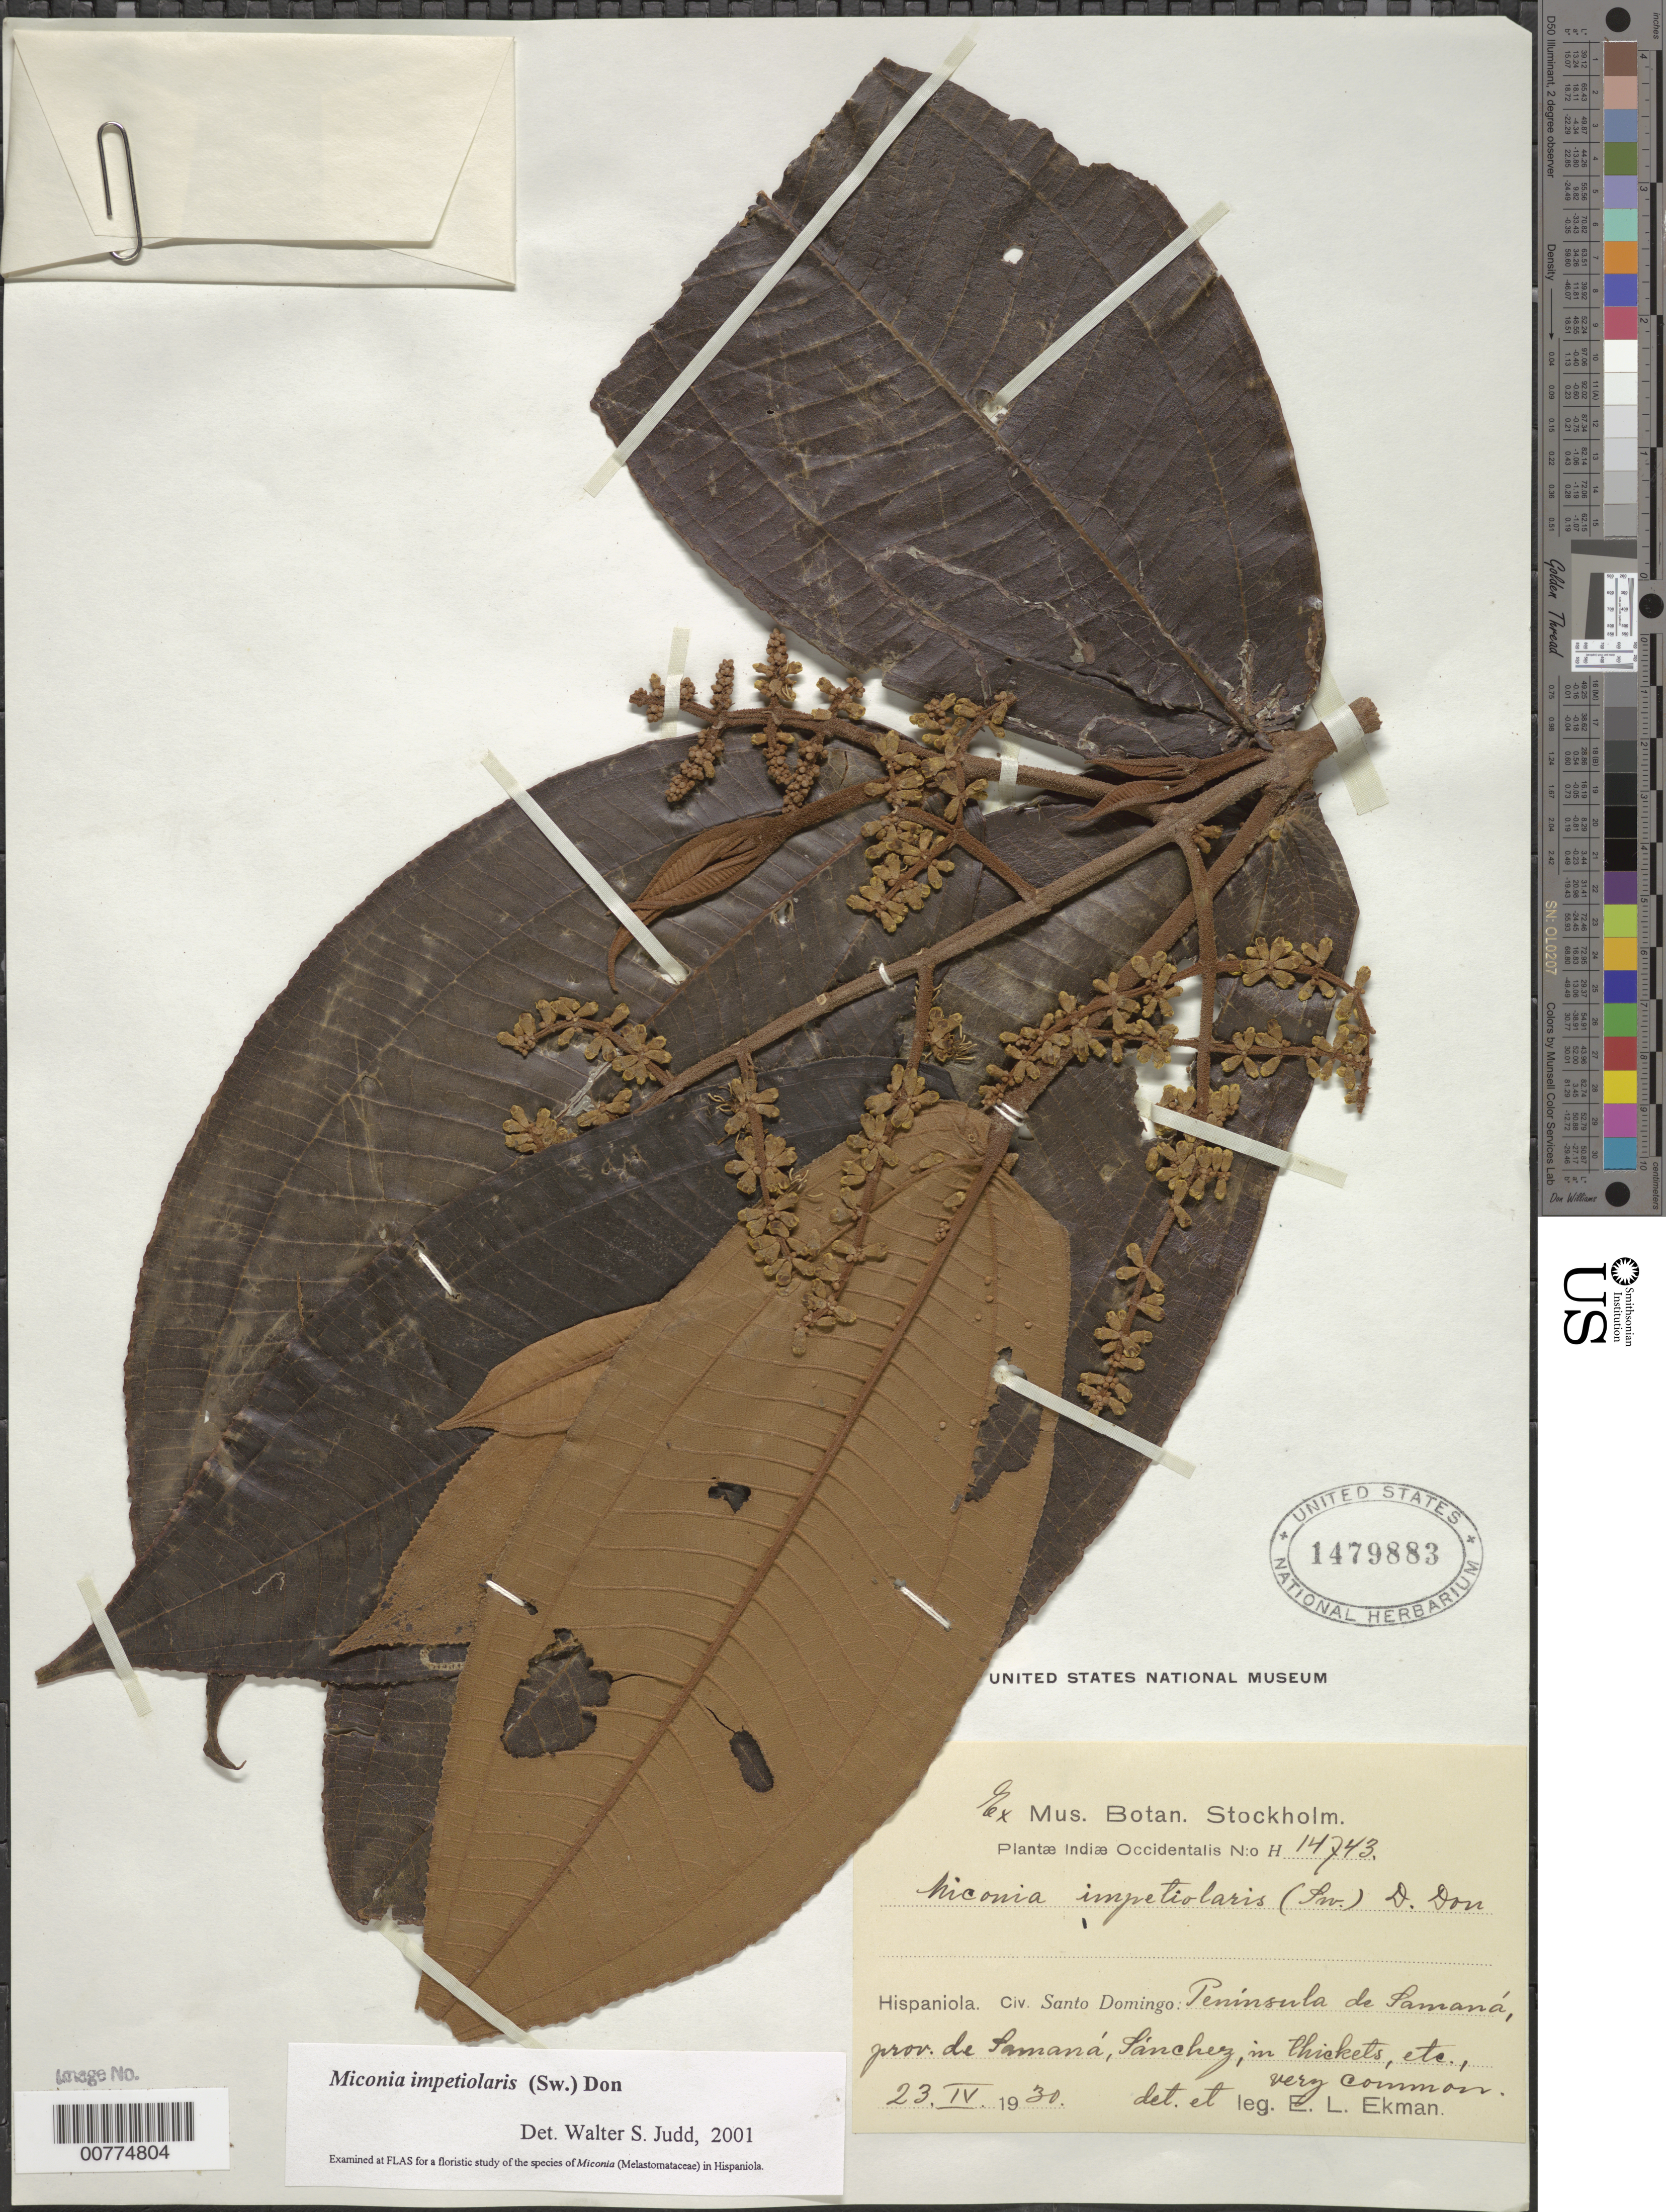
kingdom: Plantae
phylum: Tracheophyta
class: Magnoliopsida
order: Myrtales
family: Melastomataceae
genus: Miconia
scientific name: Miconia impetiolaris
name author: (Sw.) D. Don ex DC.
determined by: Judd, Walter S.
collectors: E. L. Ekman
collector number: H 14743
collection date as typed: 23 Apr 1930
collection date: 1930-04-23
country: Dominican Republic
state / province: Samana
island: Hispaniola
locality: Peninsula of Samaná, Sánchez.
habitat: In thickets.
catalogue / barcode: US 1479883